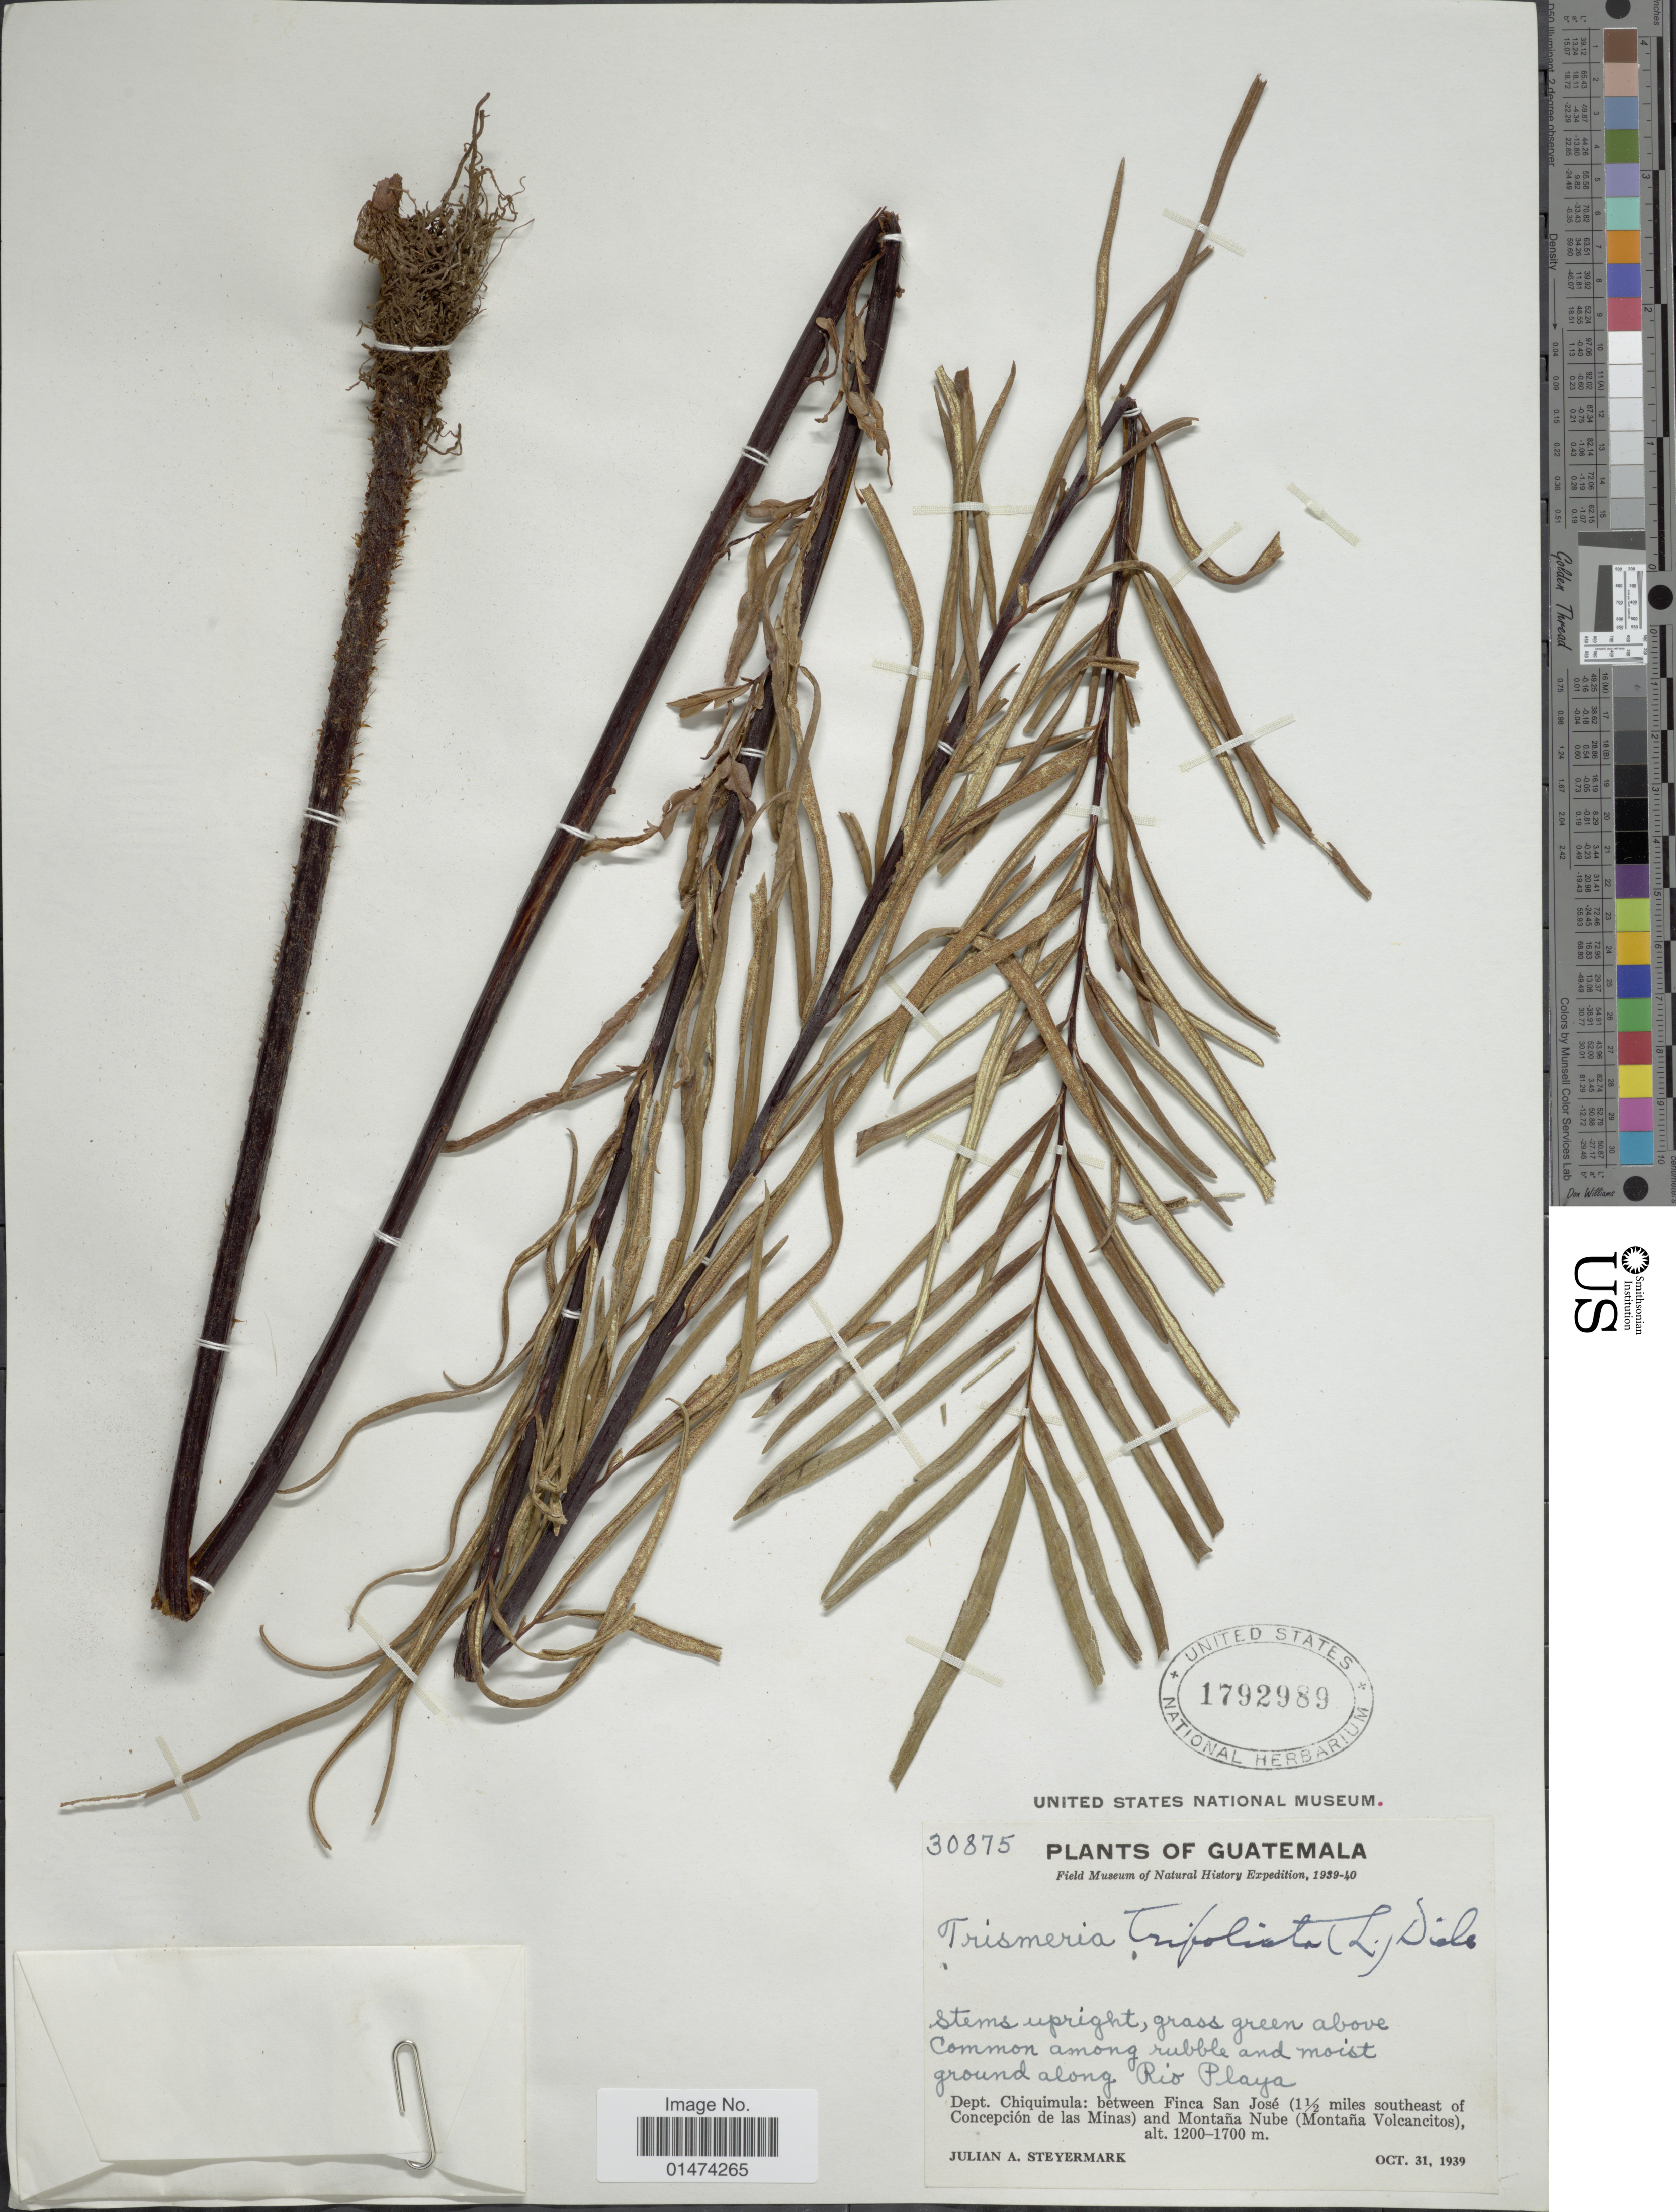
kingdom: Plantae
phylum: Tracheophyta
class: Polypodiopsida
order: Polypodiales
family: Pteridaceae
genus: Pityrogramma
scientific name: Pityrogramma trifoliata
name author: (L.) R.M. Tryon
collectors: J. Steyermark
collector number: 30875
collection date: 1939-10-31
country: Guatemala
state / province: Chiquimula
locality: Dept. Chiquimula: between Finca an Jose (1 0.5 miles southeast of Concepcion de las Minas) and Montana Nube (Montana Volcancitos)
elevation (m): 1200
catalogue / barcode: US 1792989